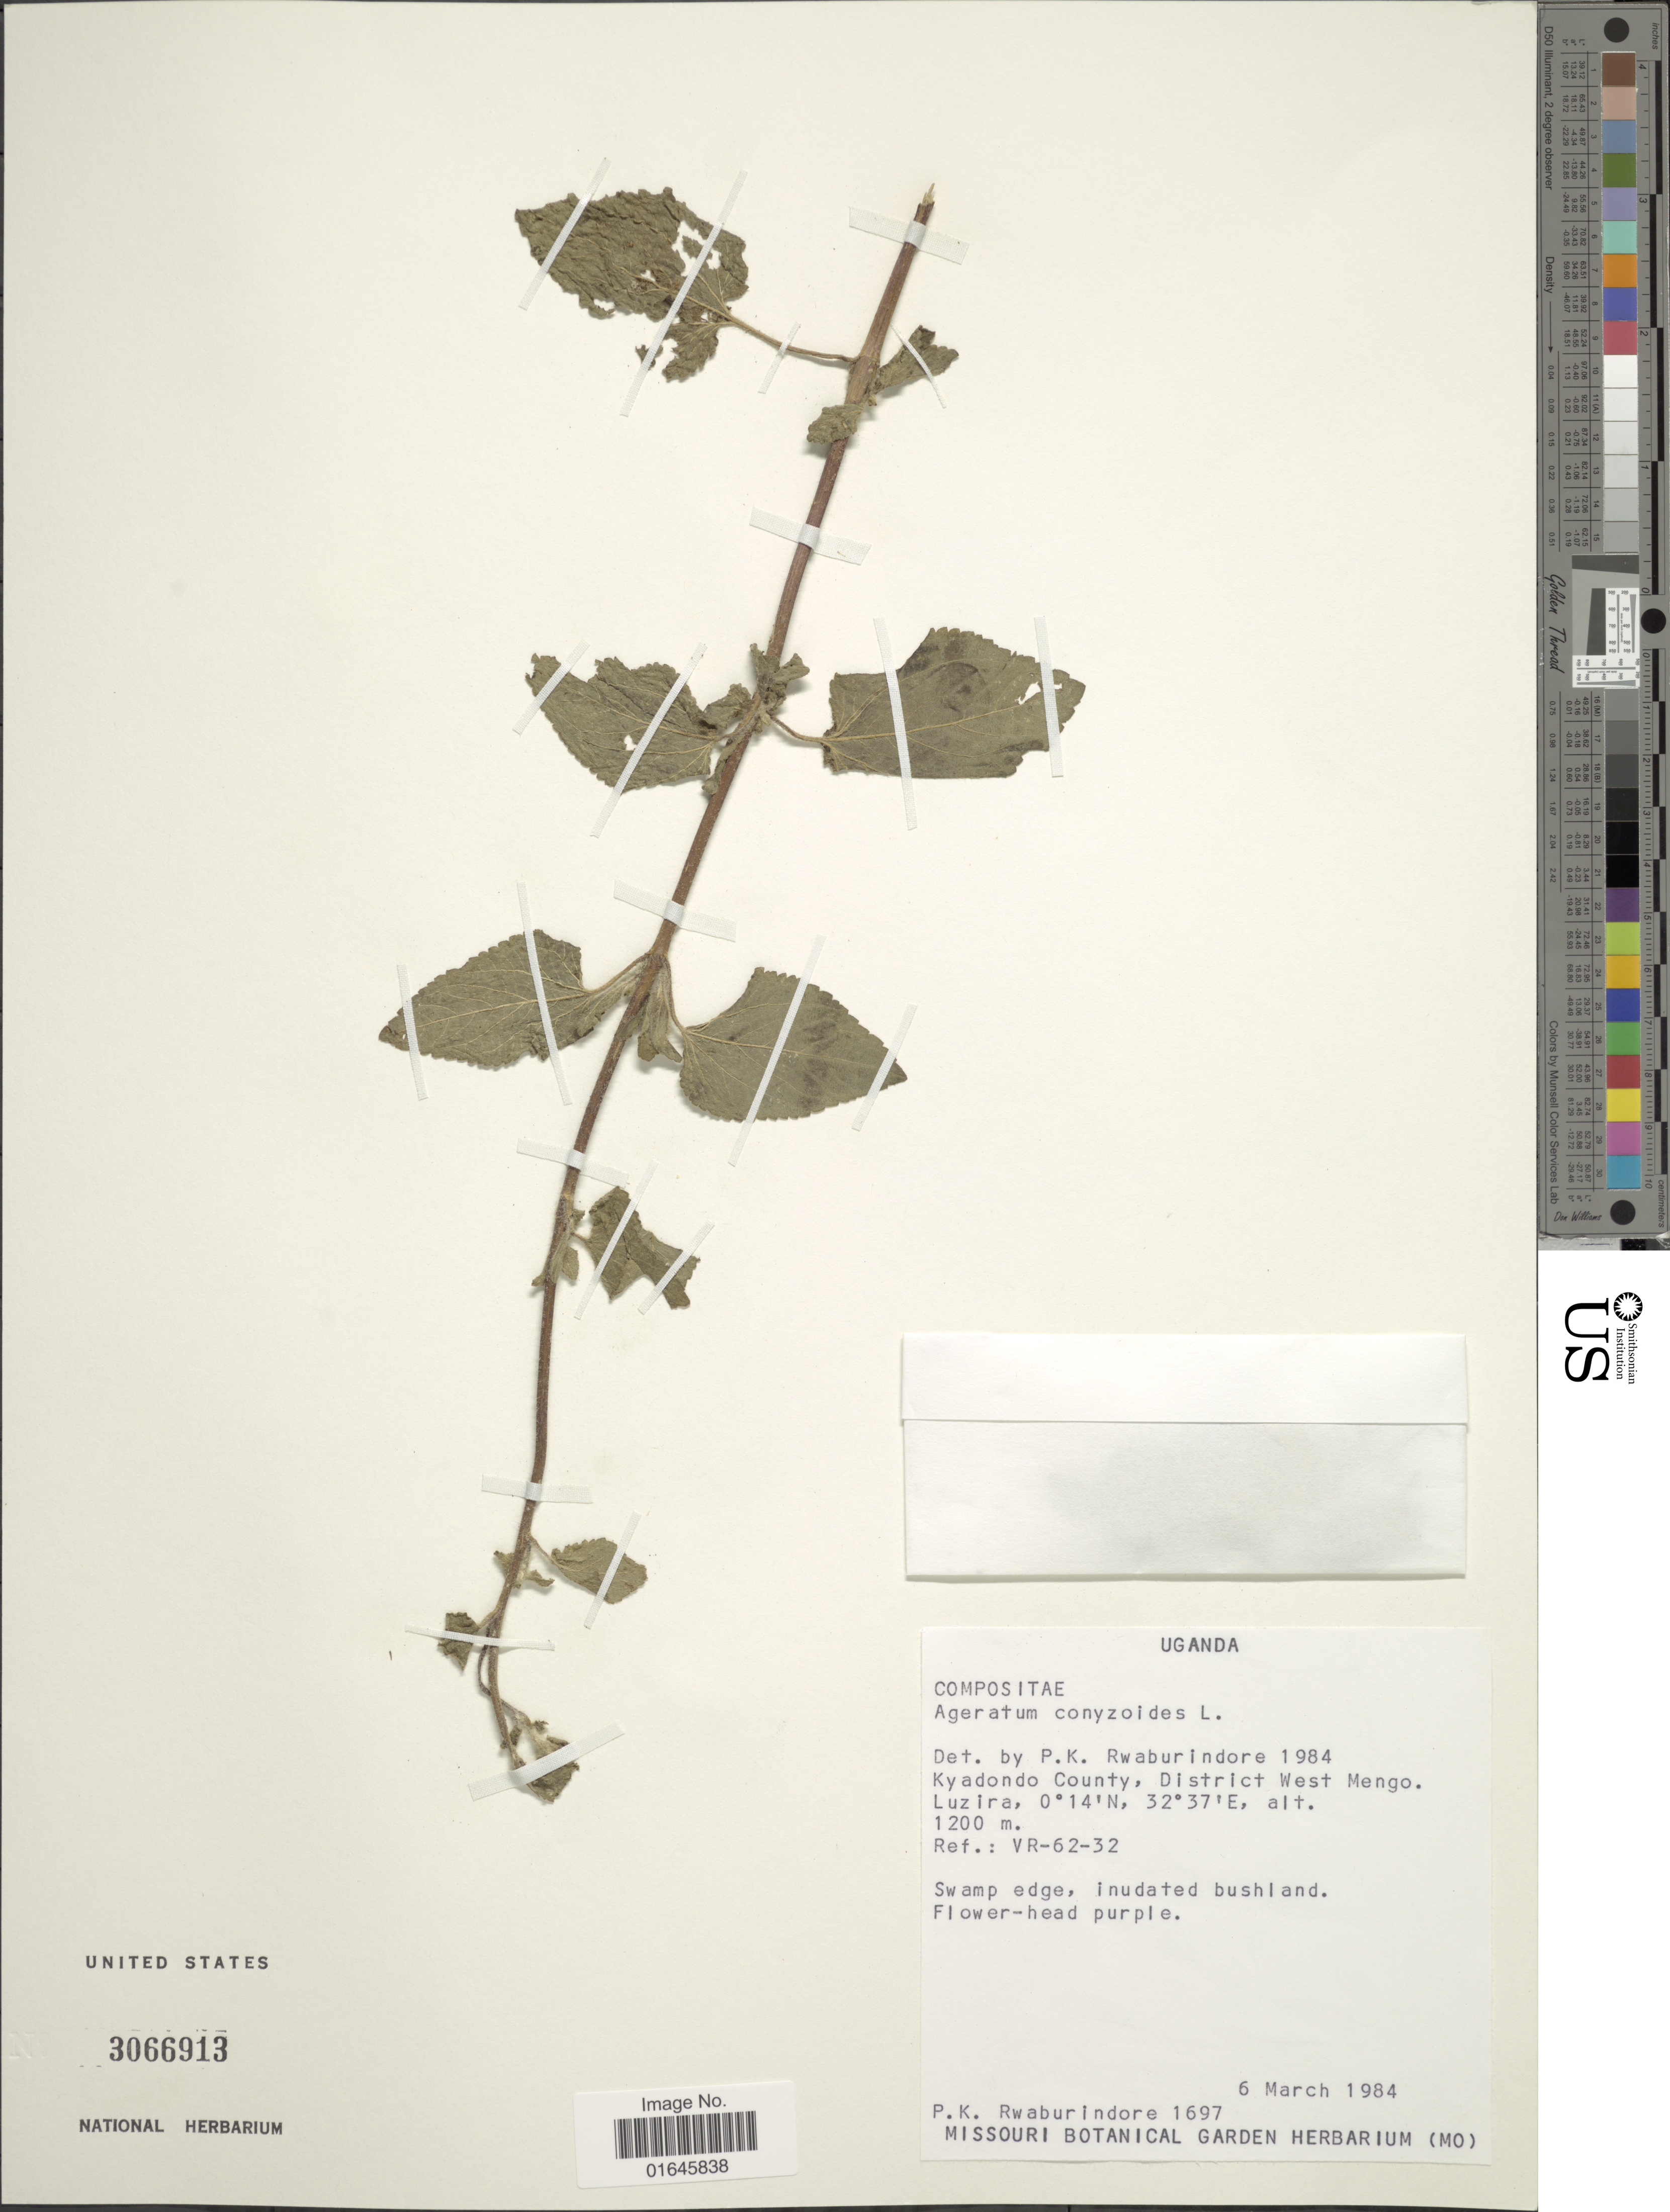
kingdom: Plantae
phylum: Tracheophyta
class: Magnoliopsida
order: Asterales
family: Asteraceae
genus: Ageratum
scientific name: Ageratum conyzoides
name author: L.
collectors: P. Rwaburindore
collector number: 1697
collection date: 1984-03-06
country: Uganda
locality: Kyadondo County, District West Mengo, Luzira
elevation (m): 1200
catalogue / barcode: US 3066913